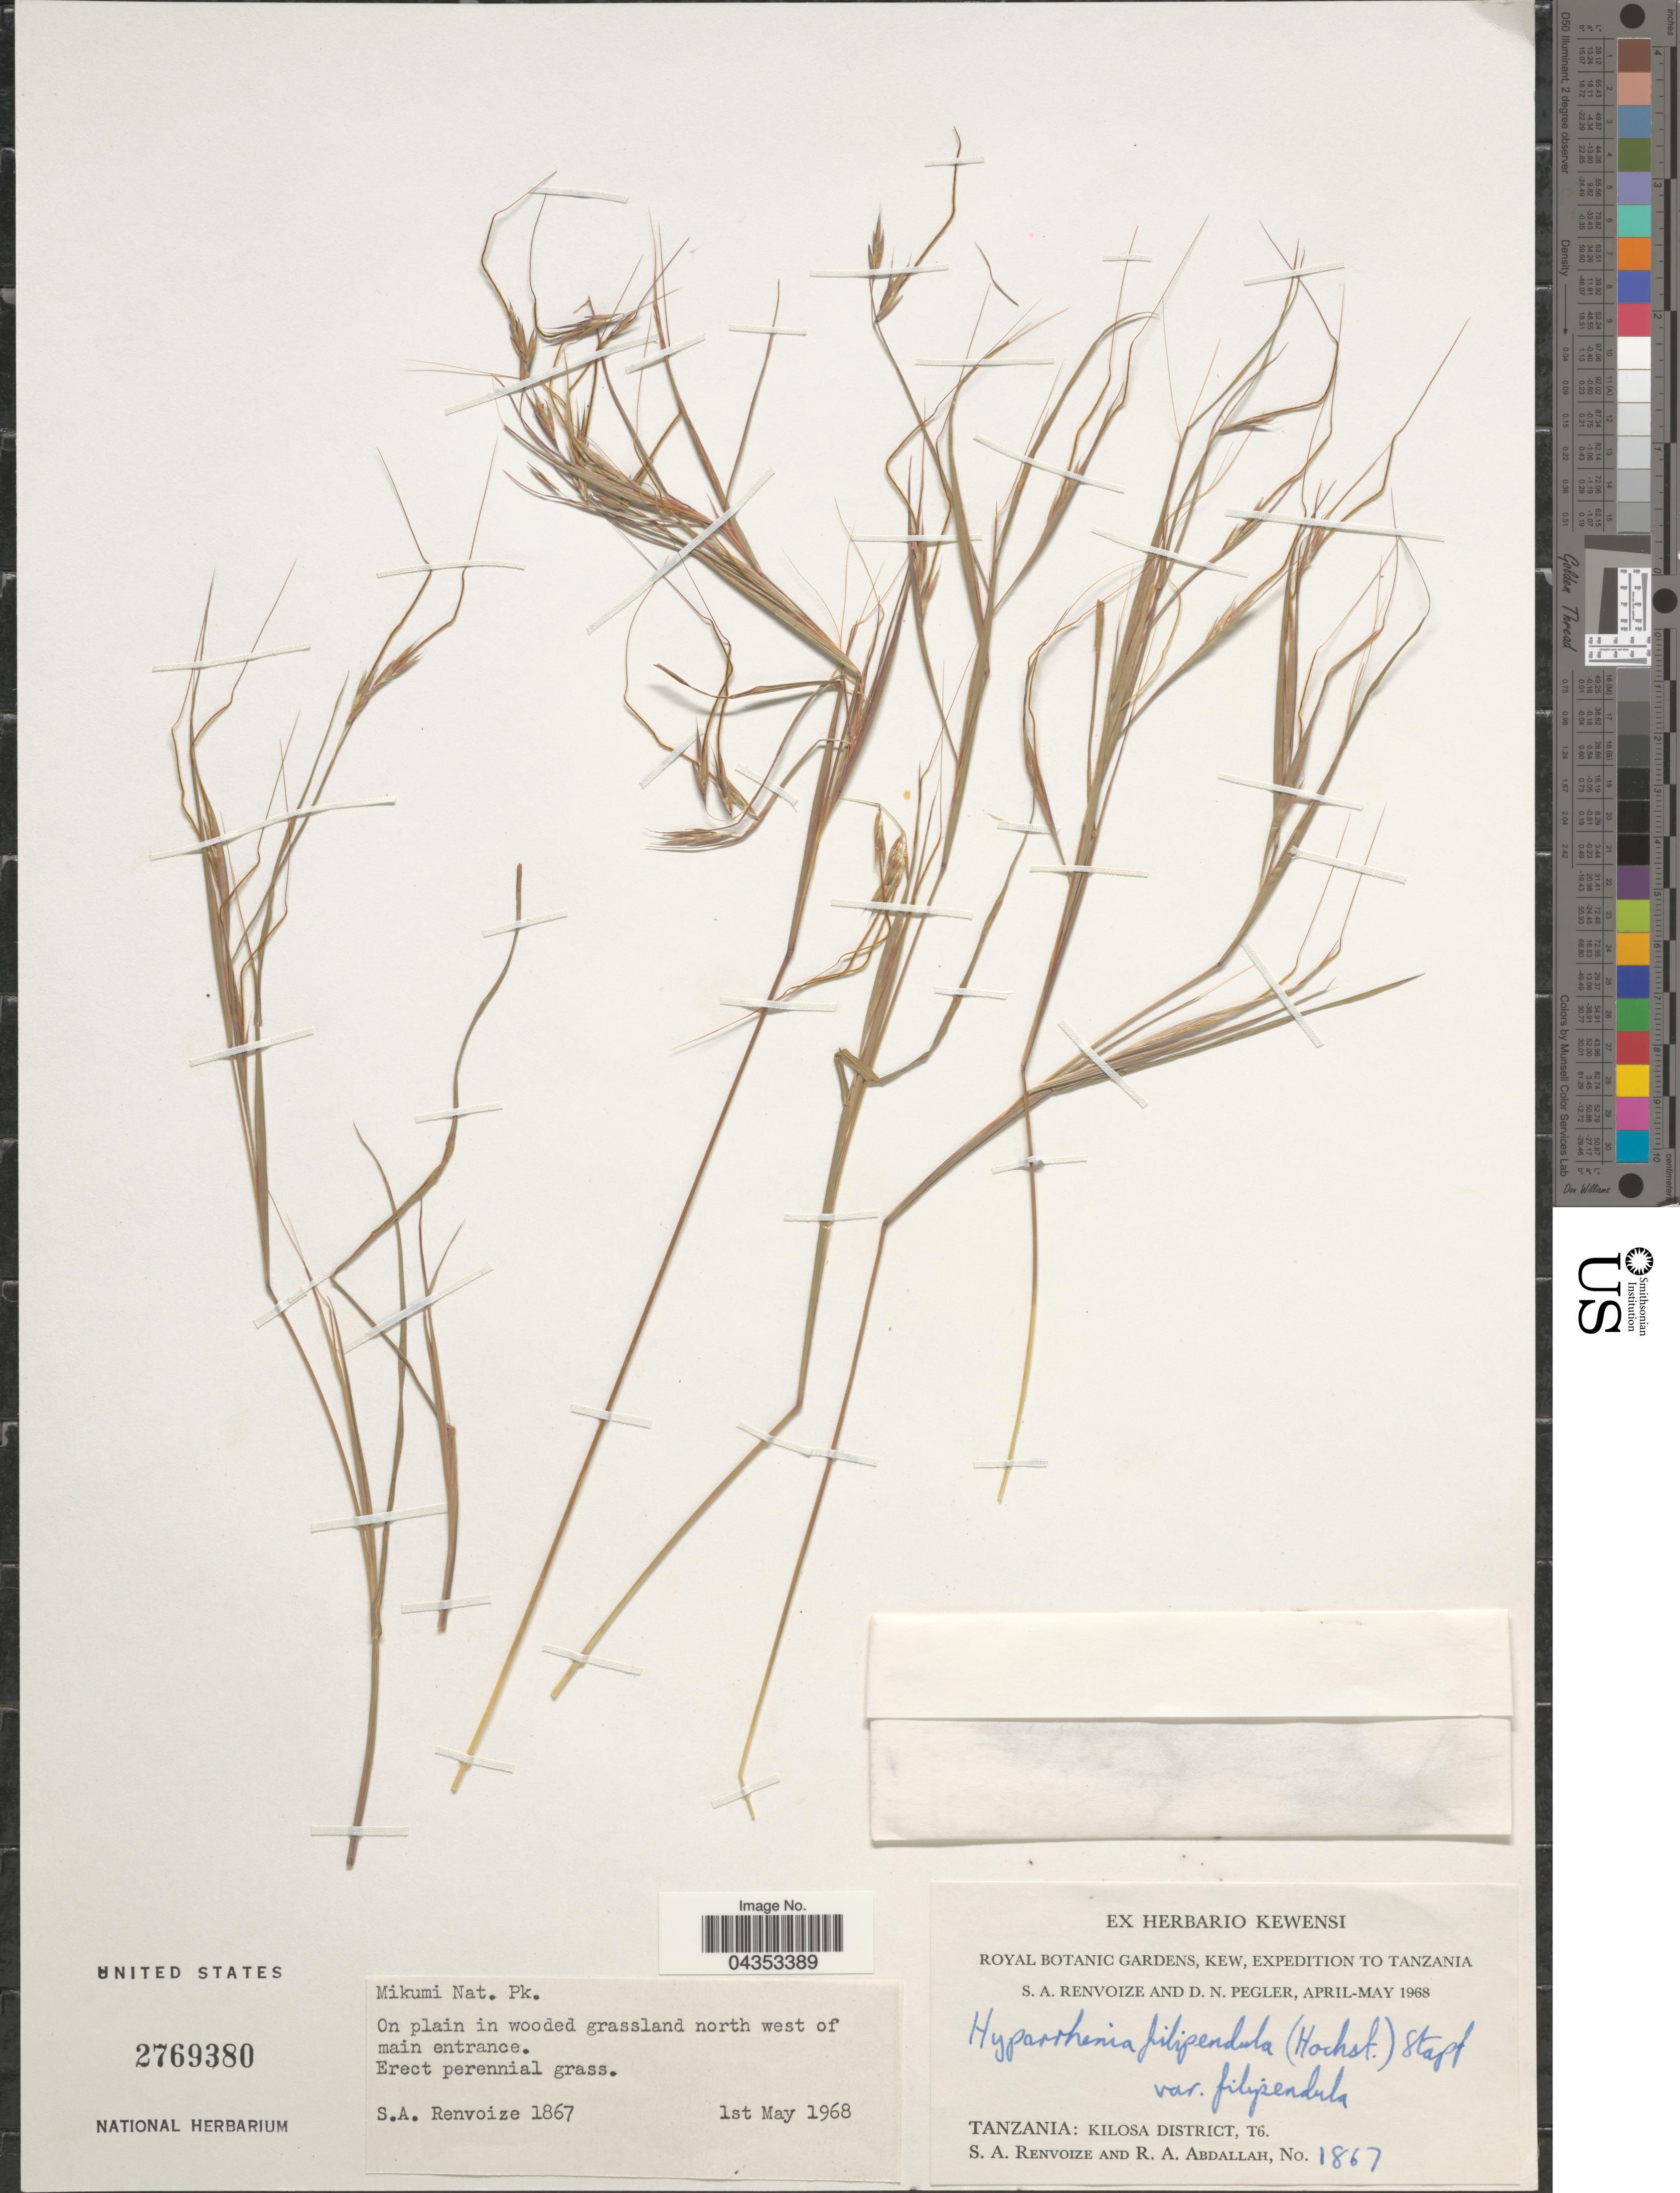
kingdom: Plantae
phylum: Tracheophyta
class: Liliopsida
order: Poales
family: Poaceae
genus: Hyparrhenia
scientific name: Hyparrhenia filipendula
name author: (Hochr.) Stapf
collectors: S. A. Renvoize & R. Abdallah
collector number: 1867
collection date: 1968-05-01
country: Tanzania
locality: Mikumi Nat. Pk. On plain in wooded grassland north west of main entrance. Royal Botanic Gardens, Kew, Expedition to Tanzania. Kilosa District, T6.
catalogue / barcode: US 2769380